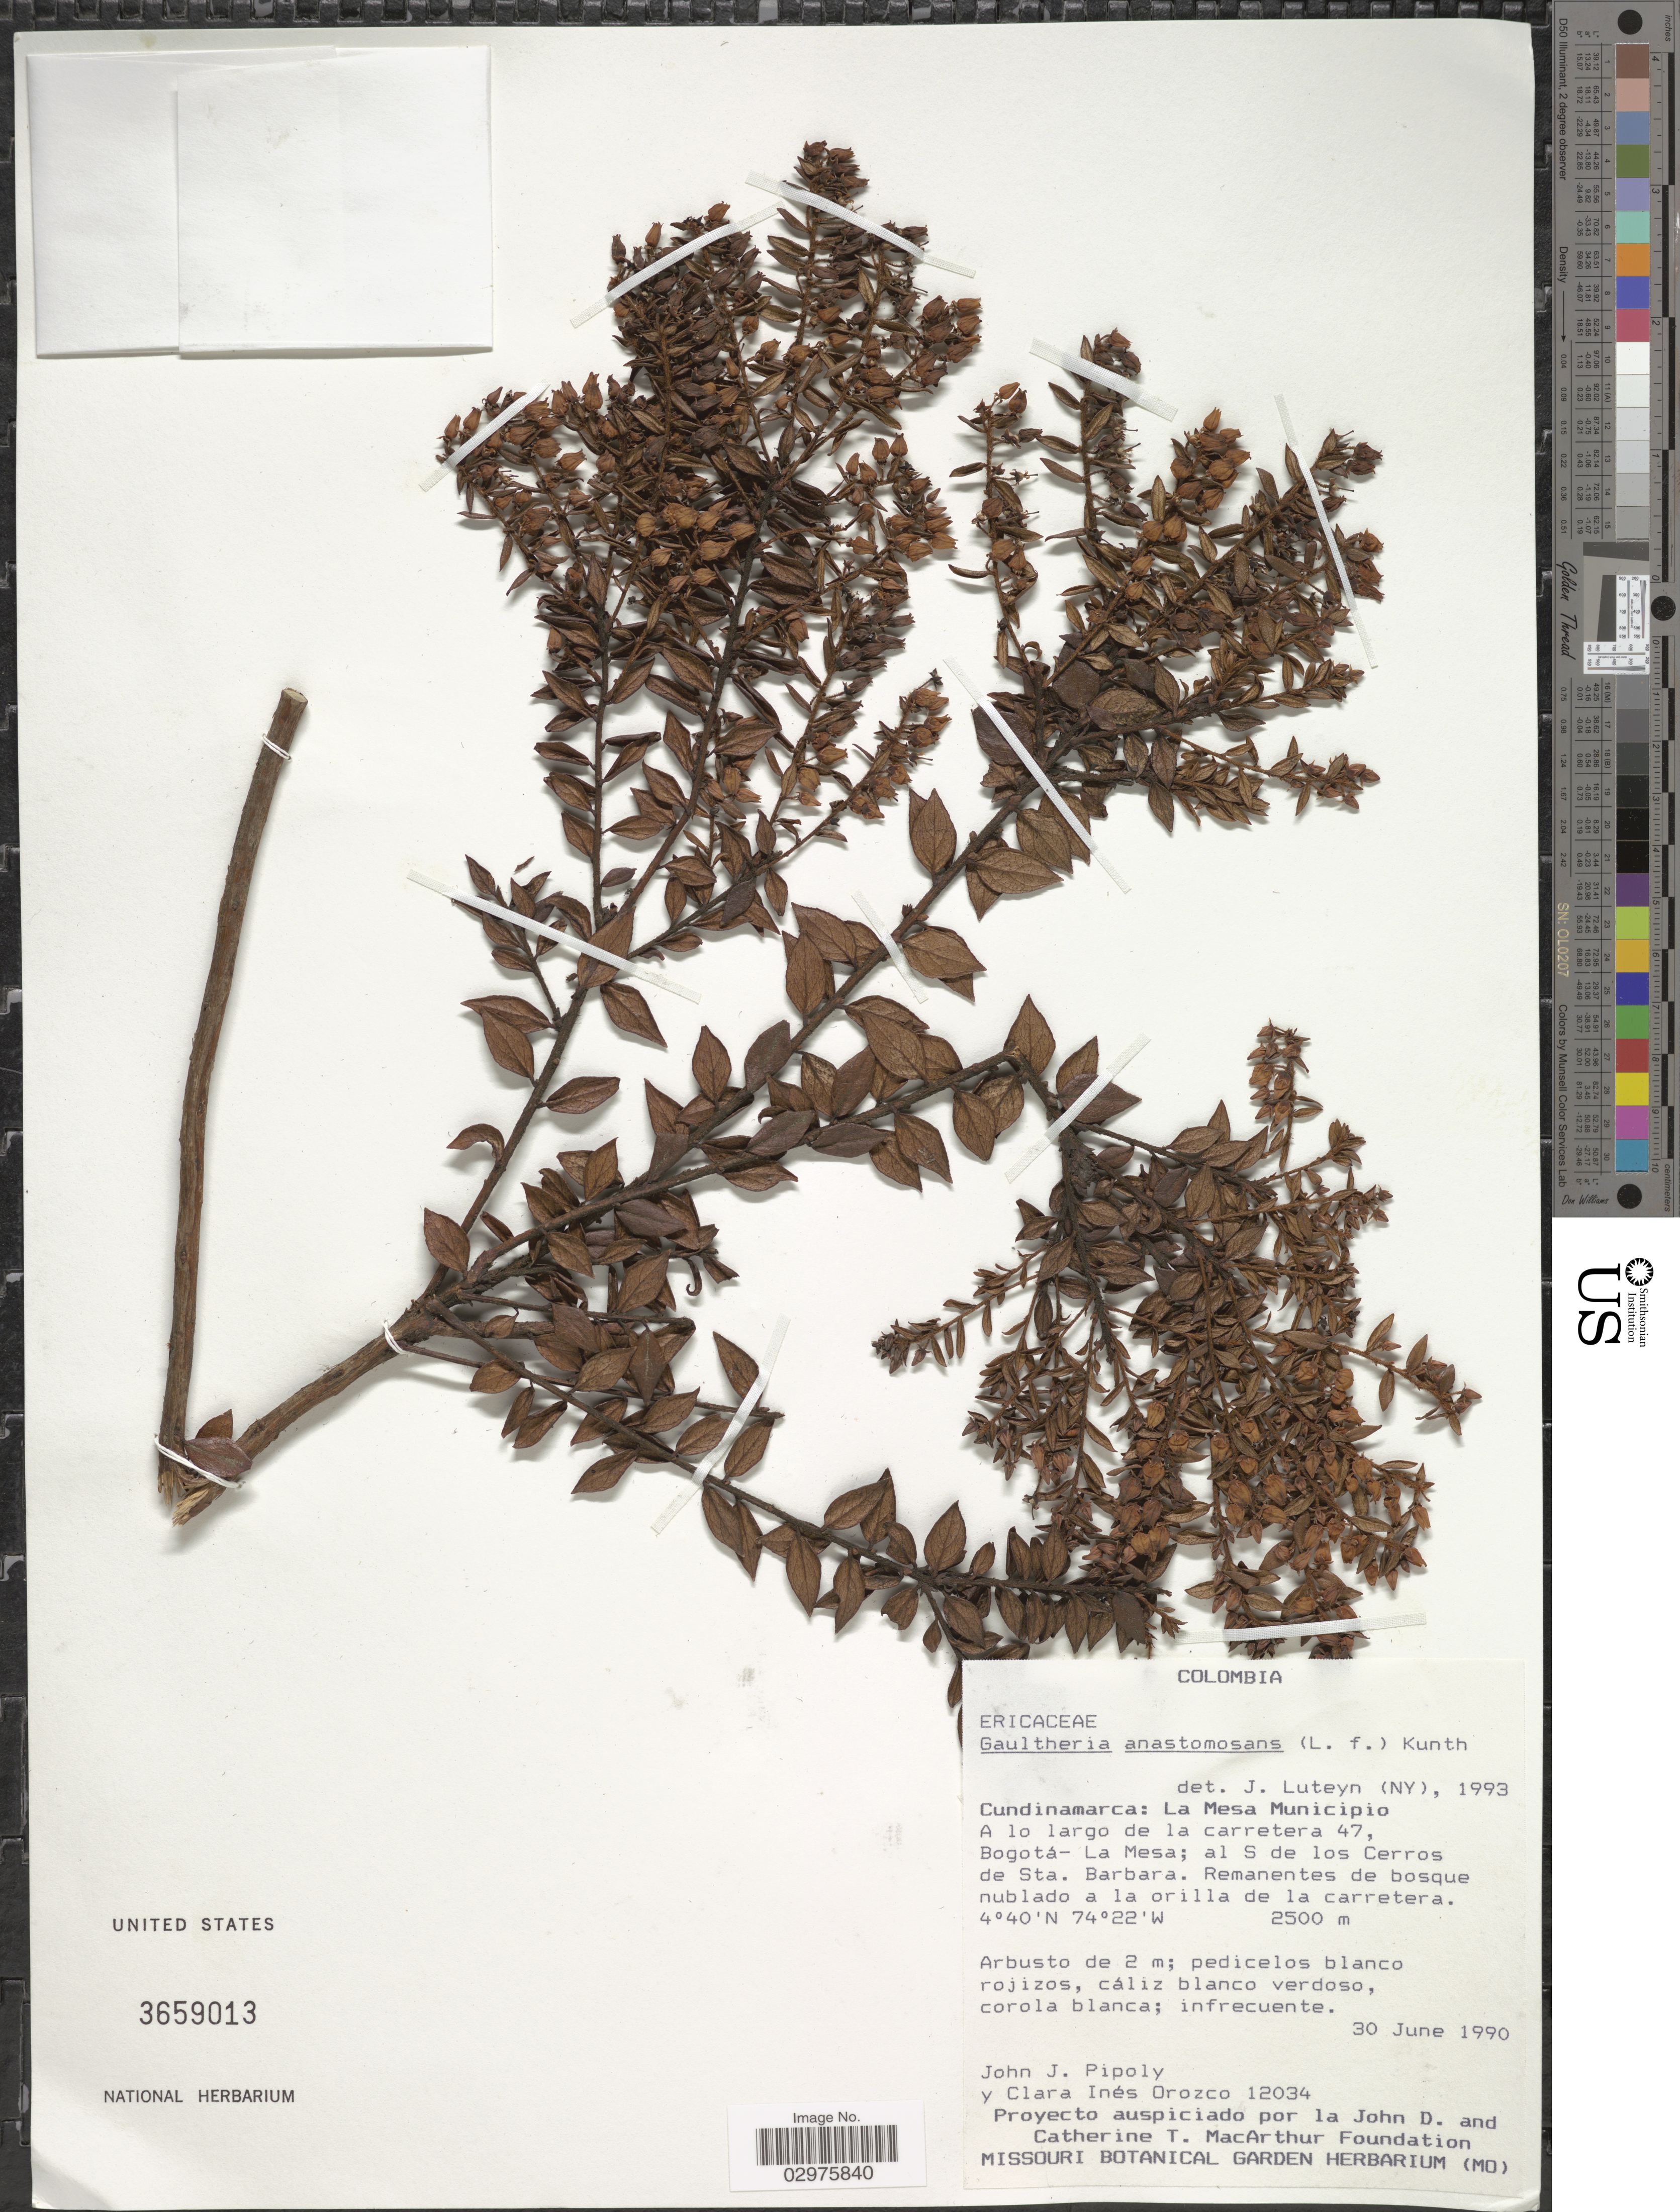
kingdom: Plantae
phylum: Tracheophyta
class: Magnoliopsida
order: Ericales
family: Ericaceae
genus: Gaultheria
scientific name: Gaultheria anastomosans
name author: (L. f.) Kunth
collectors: J. J. Pipoly & C. I. Orozco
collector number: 12034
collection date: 1990-06-30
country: Colombia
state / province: Cundinamarca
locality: Cundinamarca: La Mesa Municipio. A lo largo de la carretera 47, Bogotá-La Mesa; al S de los Cerros de Sta. Barbara.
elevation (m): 2500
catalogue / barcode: US 3659013